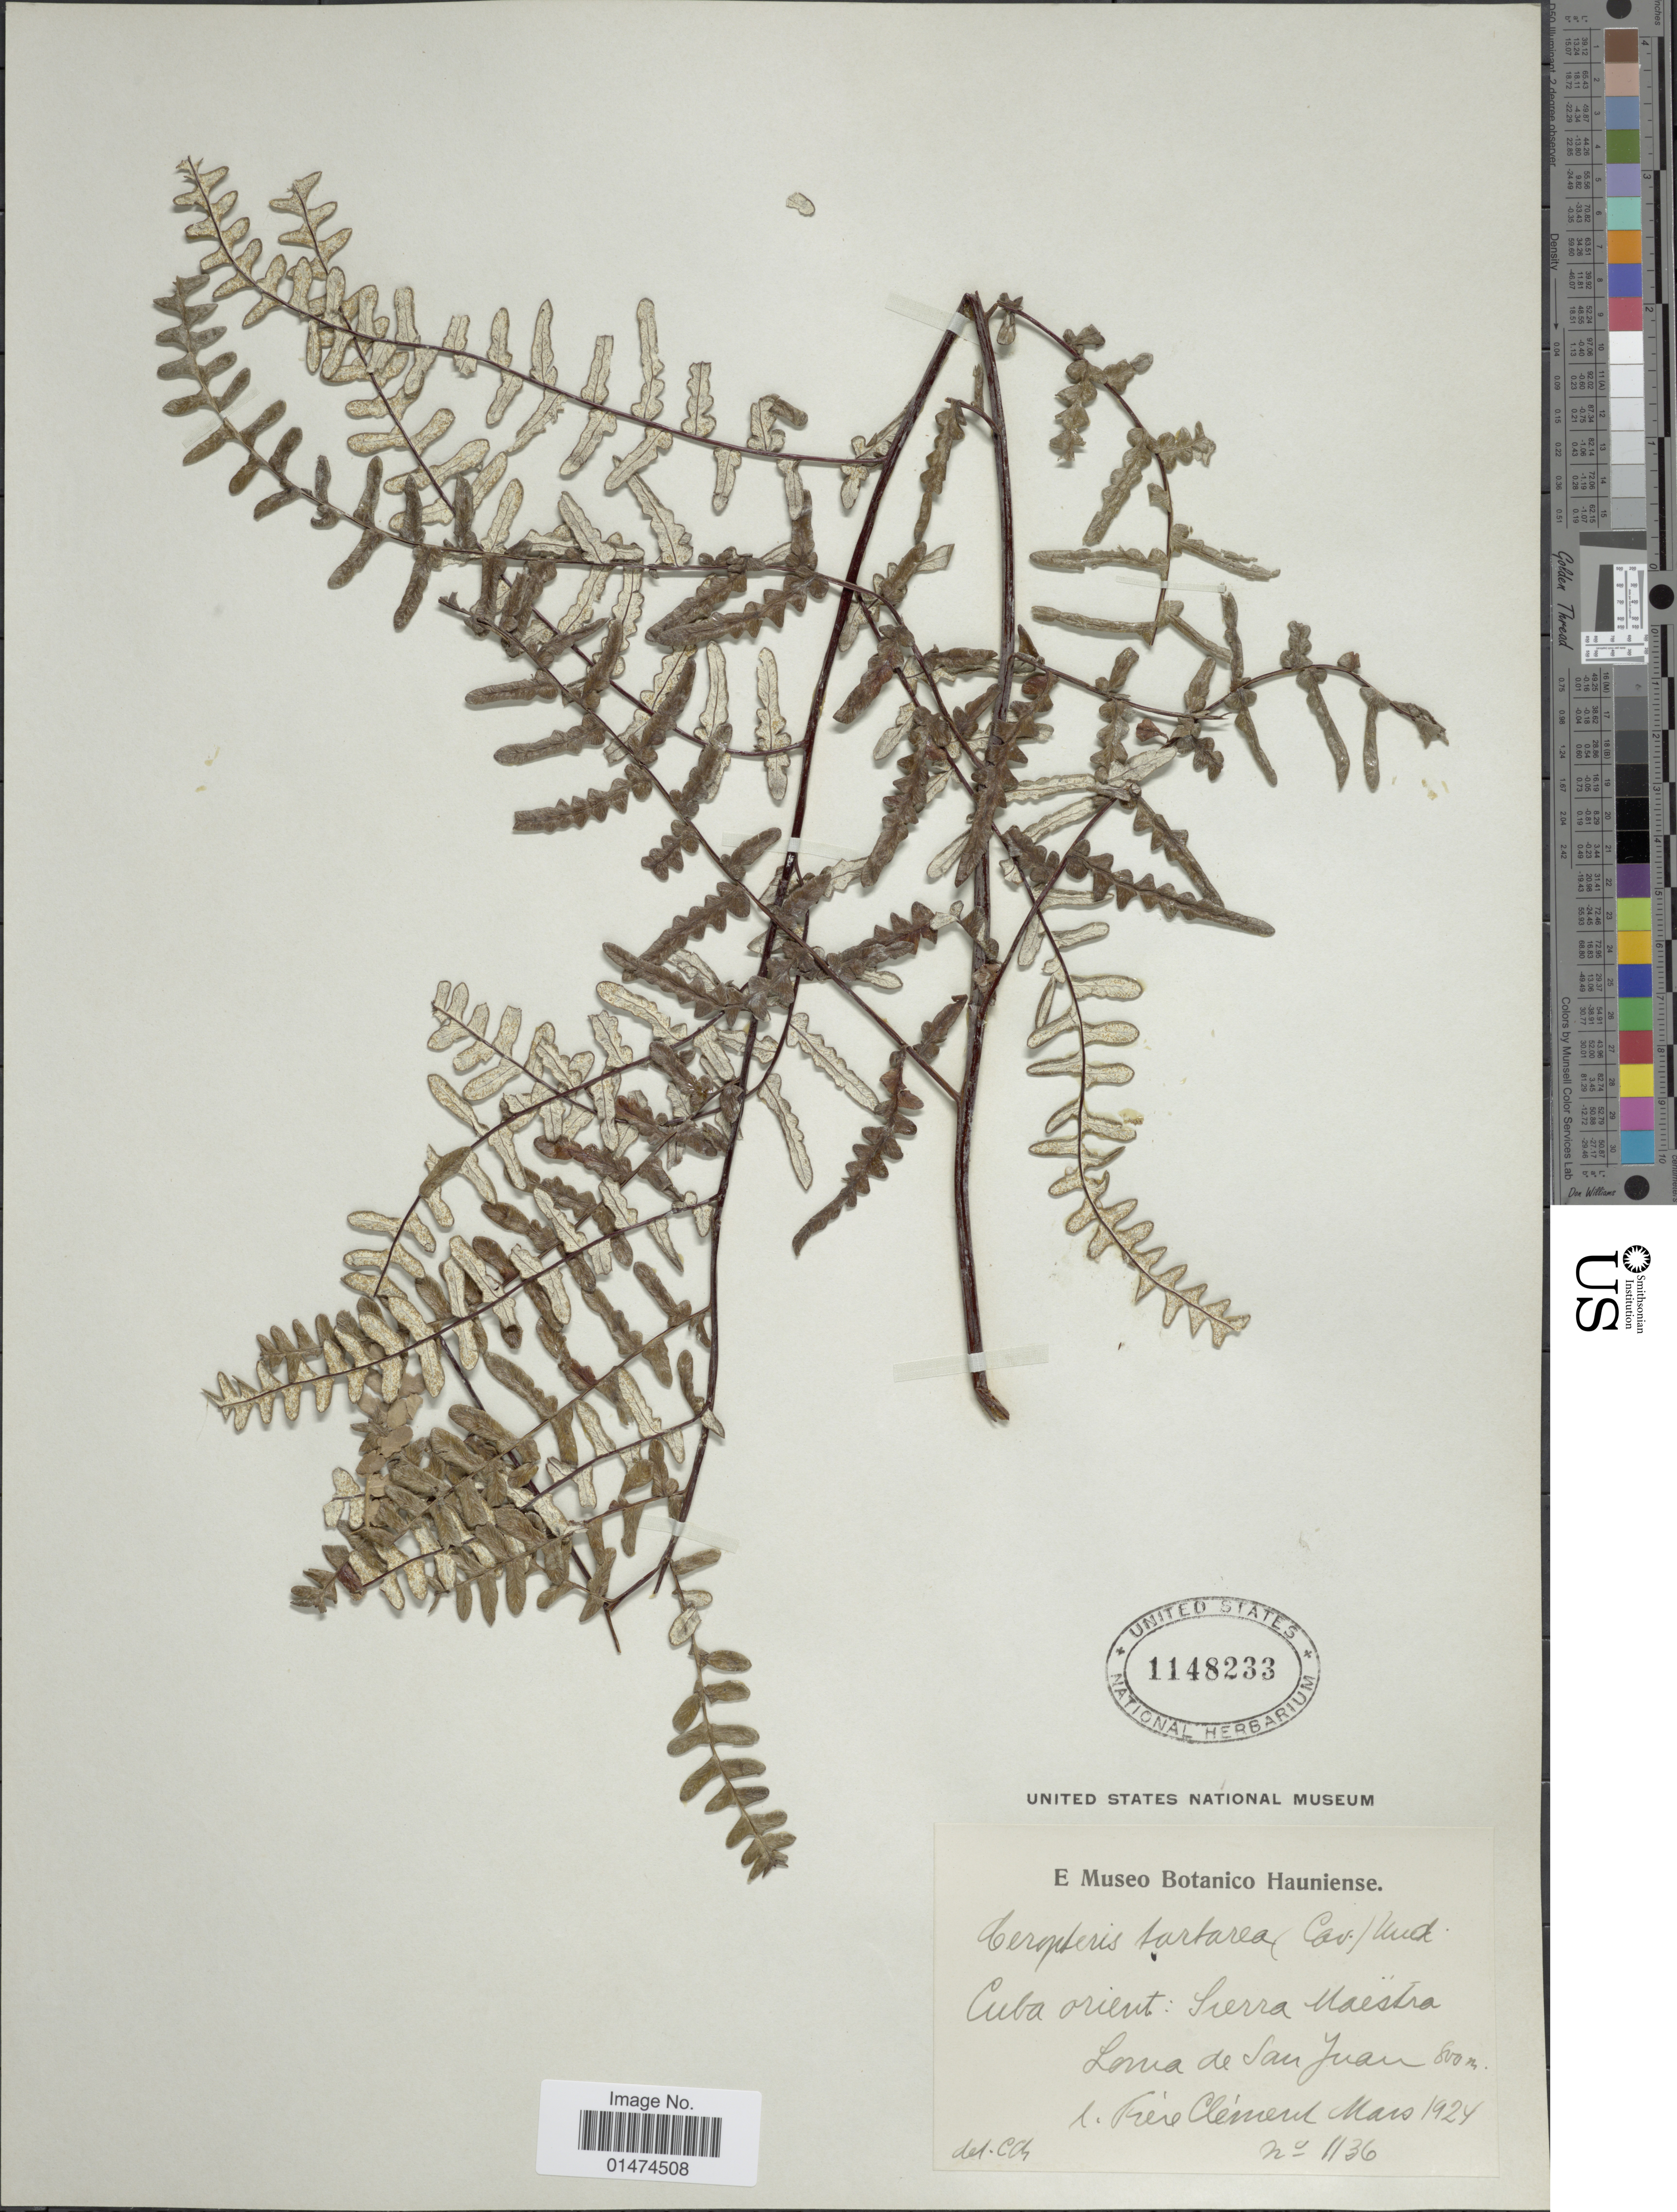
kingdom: Plantae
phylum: Tracheophyta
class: Polypodiopsida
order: Polypodiales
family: Pteridaceae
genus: Pityrogramma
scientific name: Pityrogramma ebenea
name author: (L.) Proctor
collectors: B. Clement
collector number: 1136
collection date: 1924-03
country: Cuba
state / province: Oriente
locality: Sierra Naestra, Lonia de San Juan.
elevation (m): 800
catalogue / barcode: US 1148233